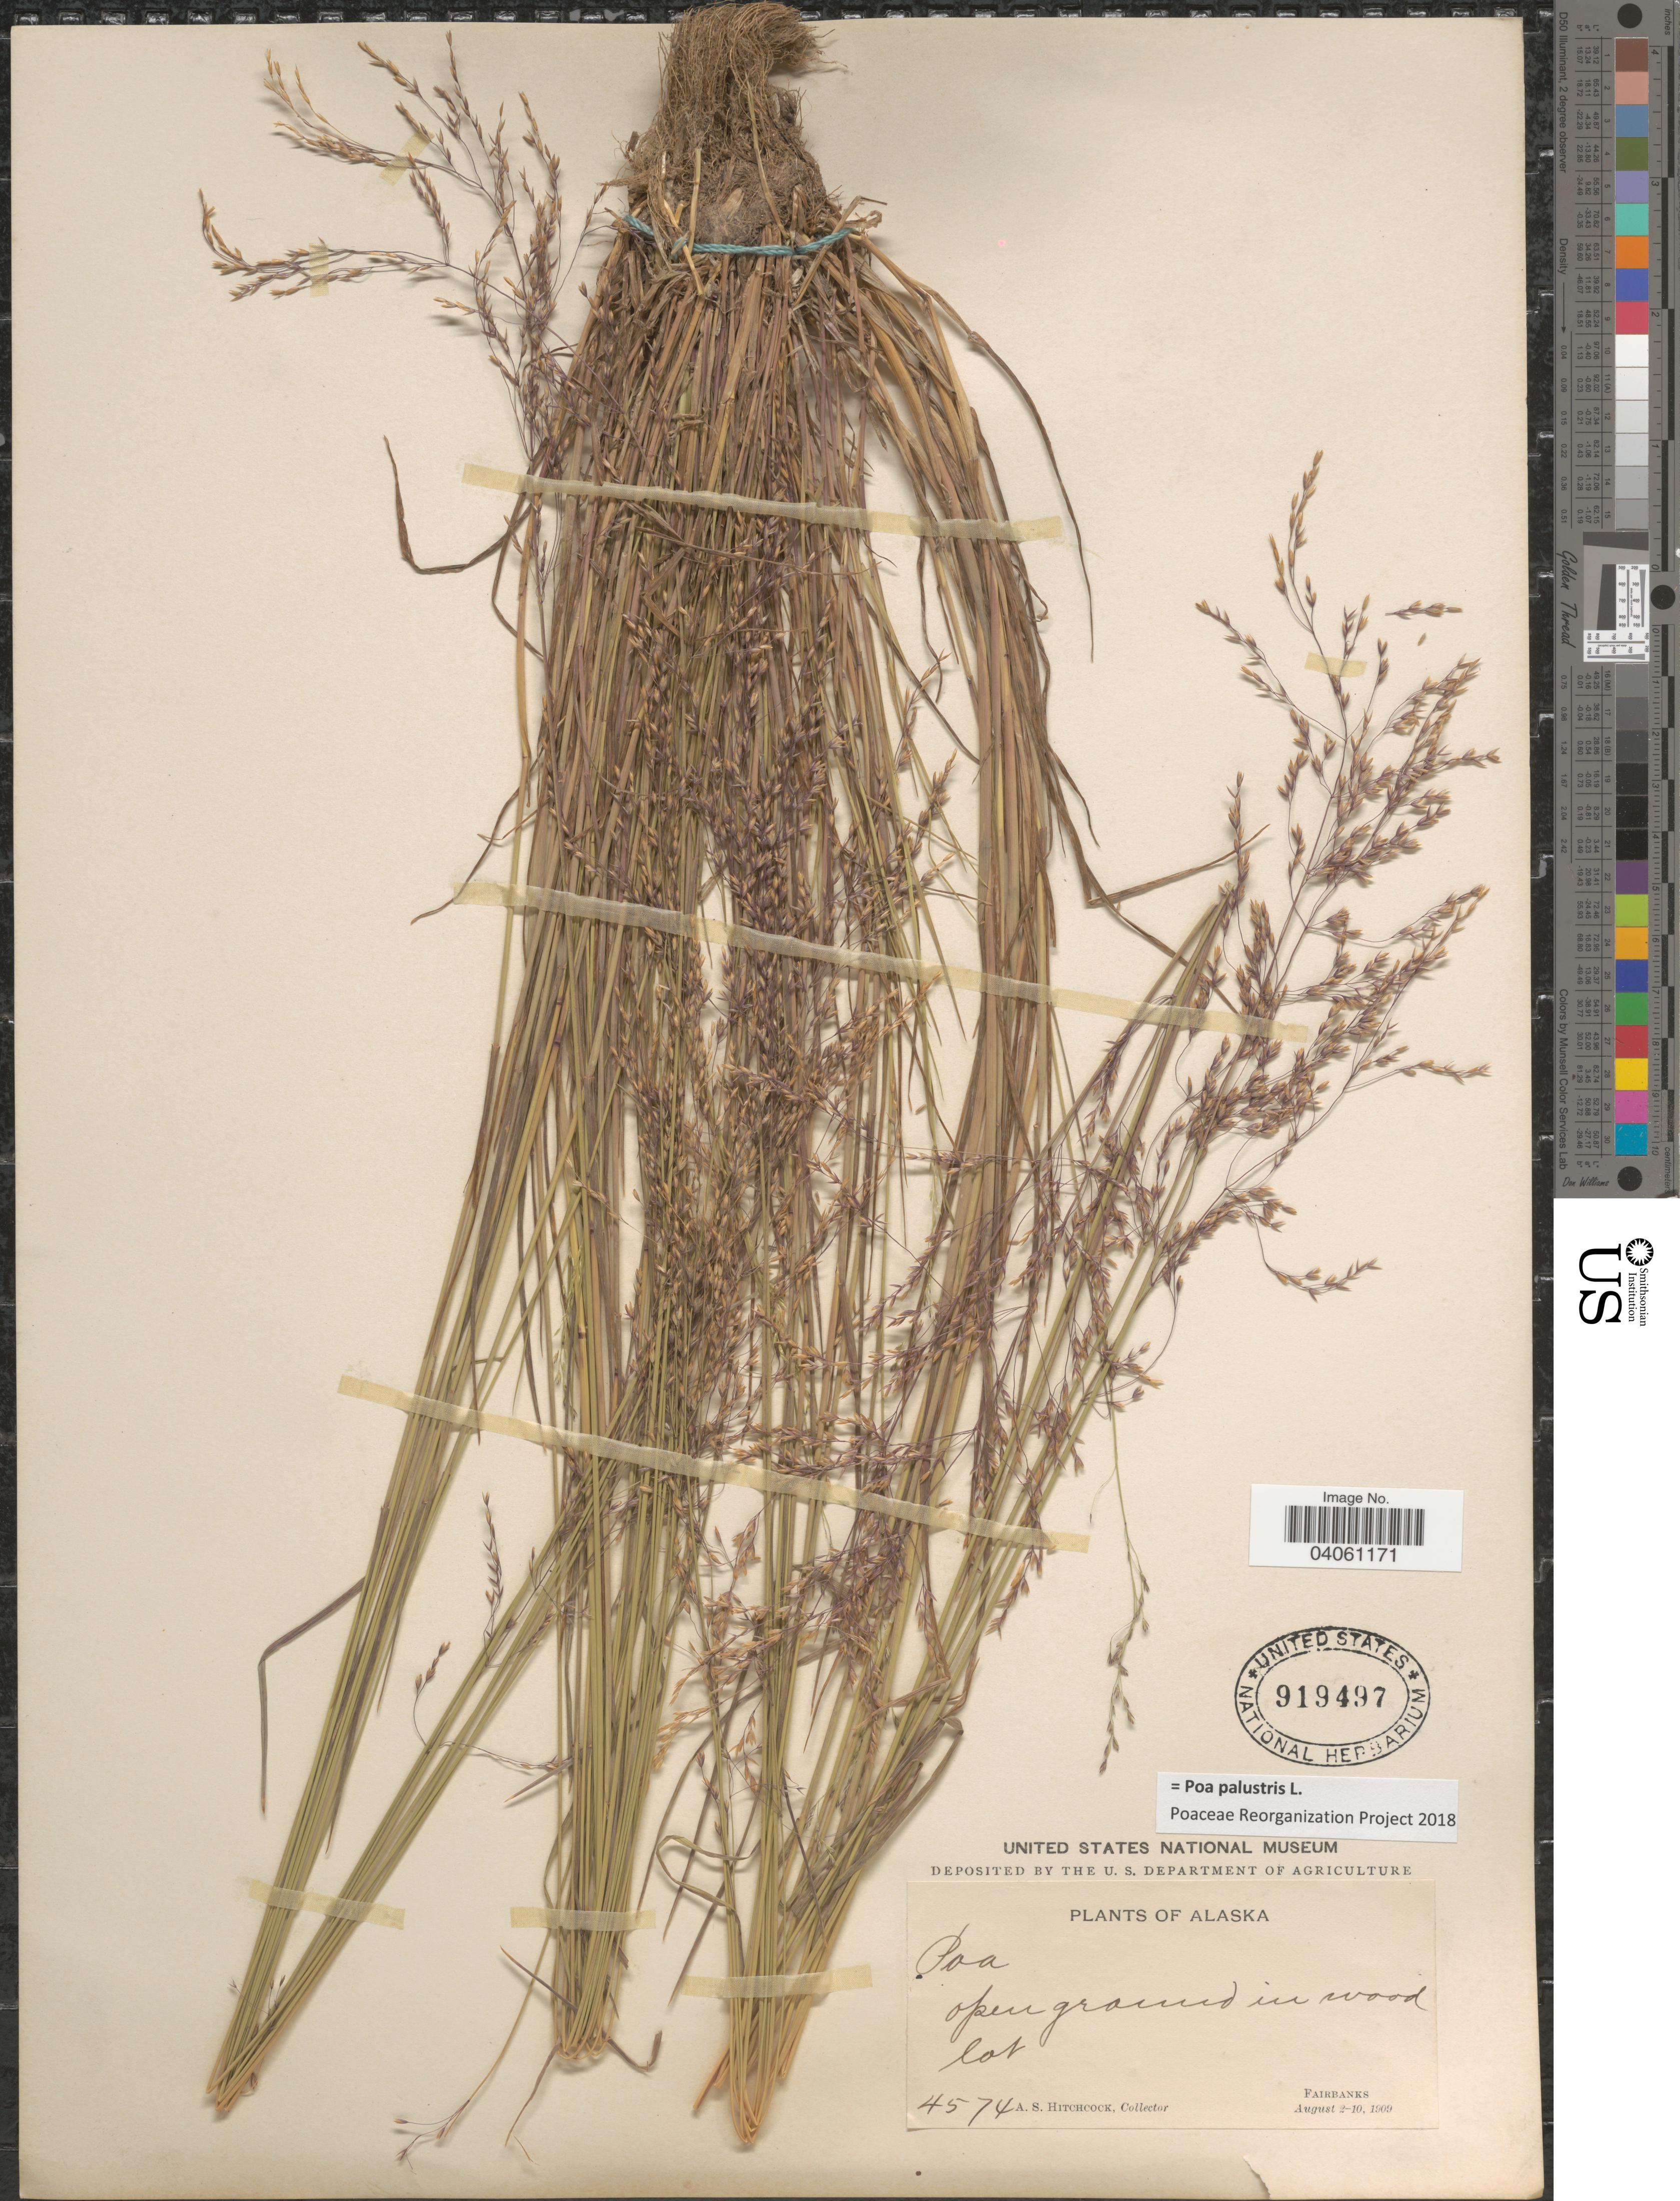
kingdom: Plantae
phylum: Tracheophyta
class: Liliopsida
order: Poales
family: Poaceae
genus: Poa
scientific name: Poa palustris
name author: L.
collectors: A. S. Hitchcock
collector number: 4574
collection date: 1909-08-02/1909-08-10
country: United States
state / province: Alaska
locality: Fairbanks.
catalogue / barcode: US 919497